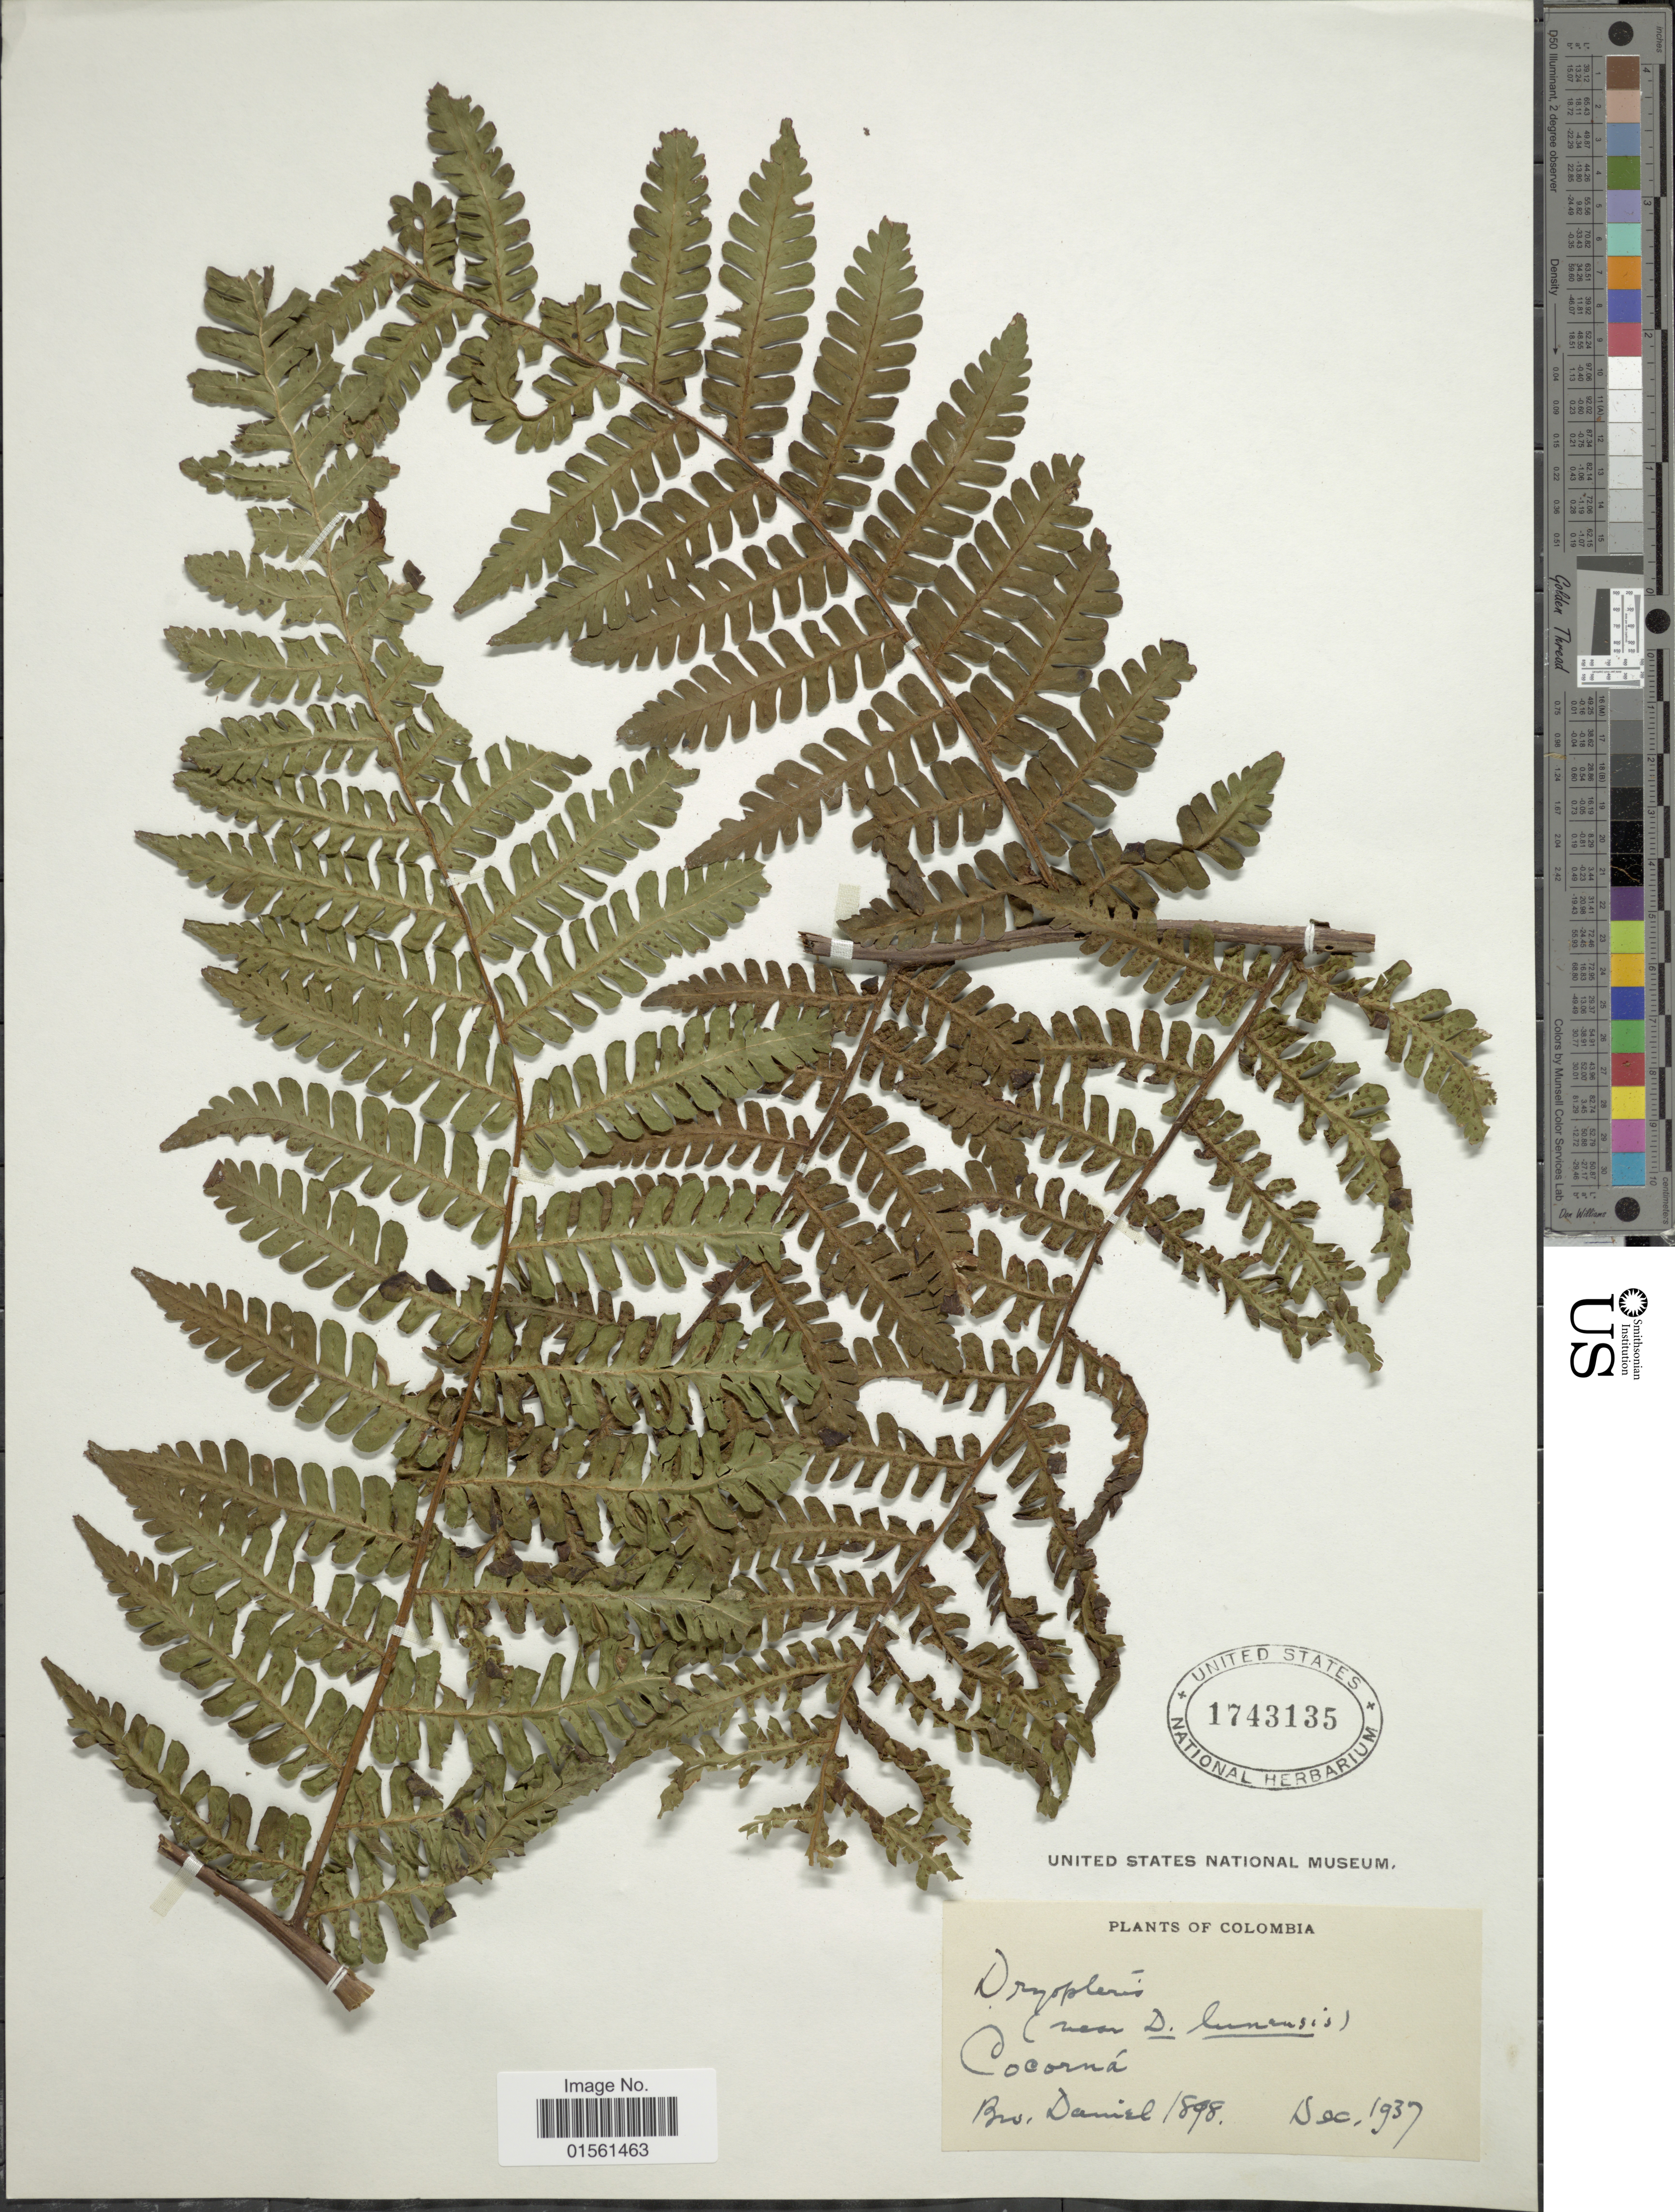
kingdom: Plantae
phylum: Tracheophyta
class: Polypodiopsida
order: Polypodiales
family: Dryopteridaceae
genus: Megalastrum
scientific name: Megalastrum sp.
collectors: Bro. Daniel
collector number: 1898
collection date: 1937-12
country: Colombia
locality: Cocorna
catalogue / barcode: US 1743135